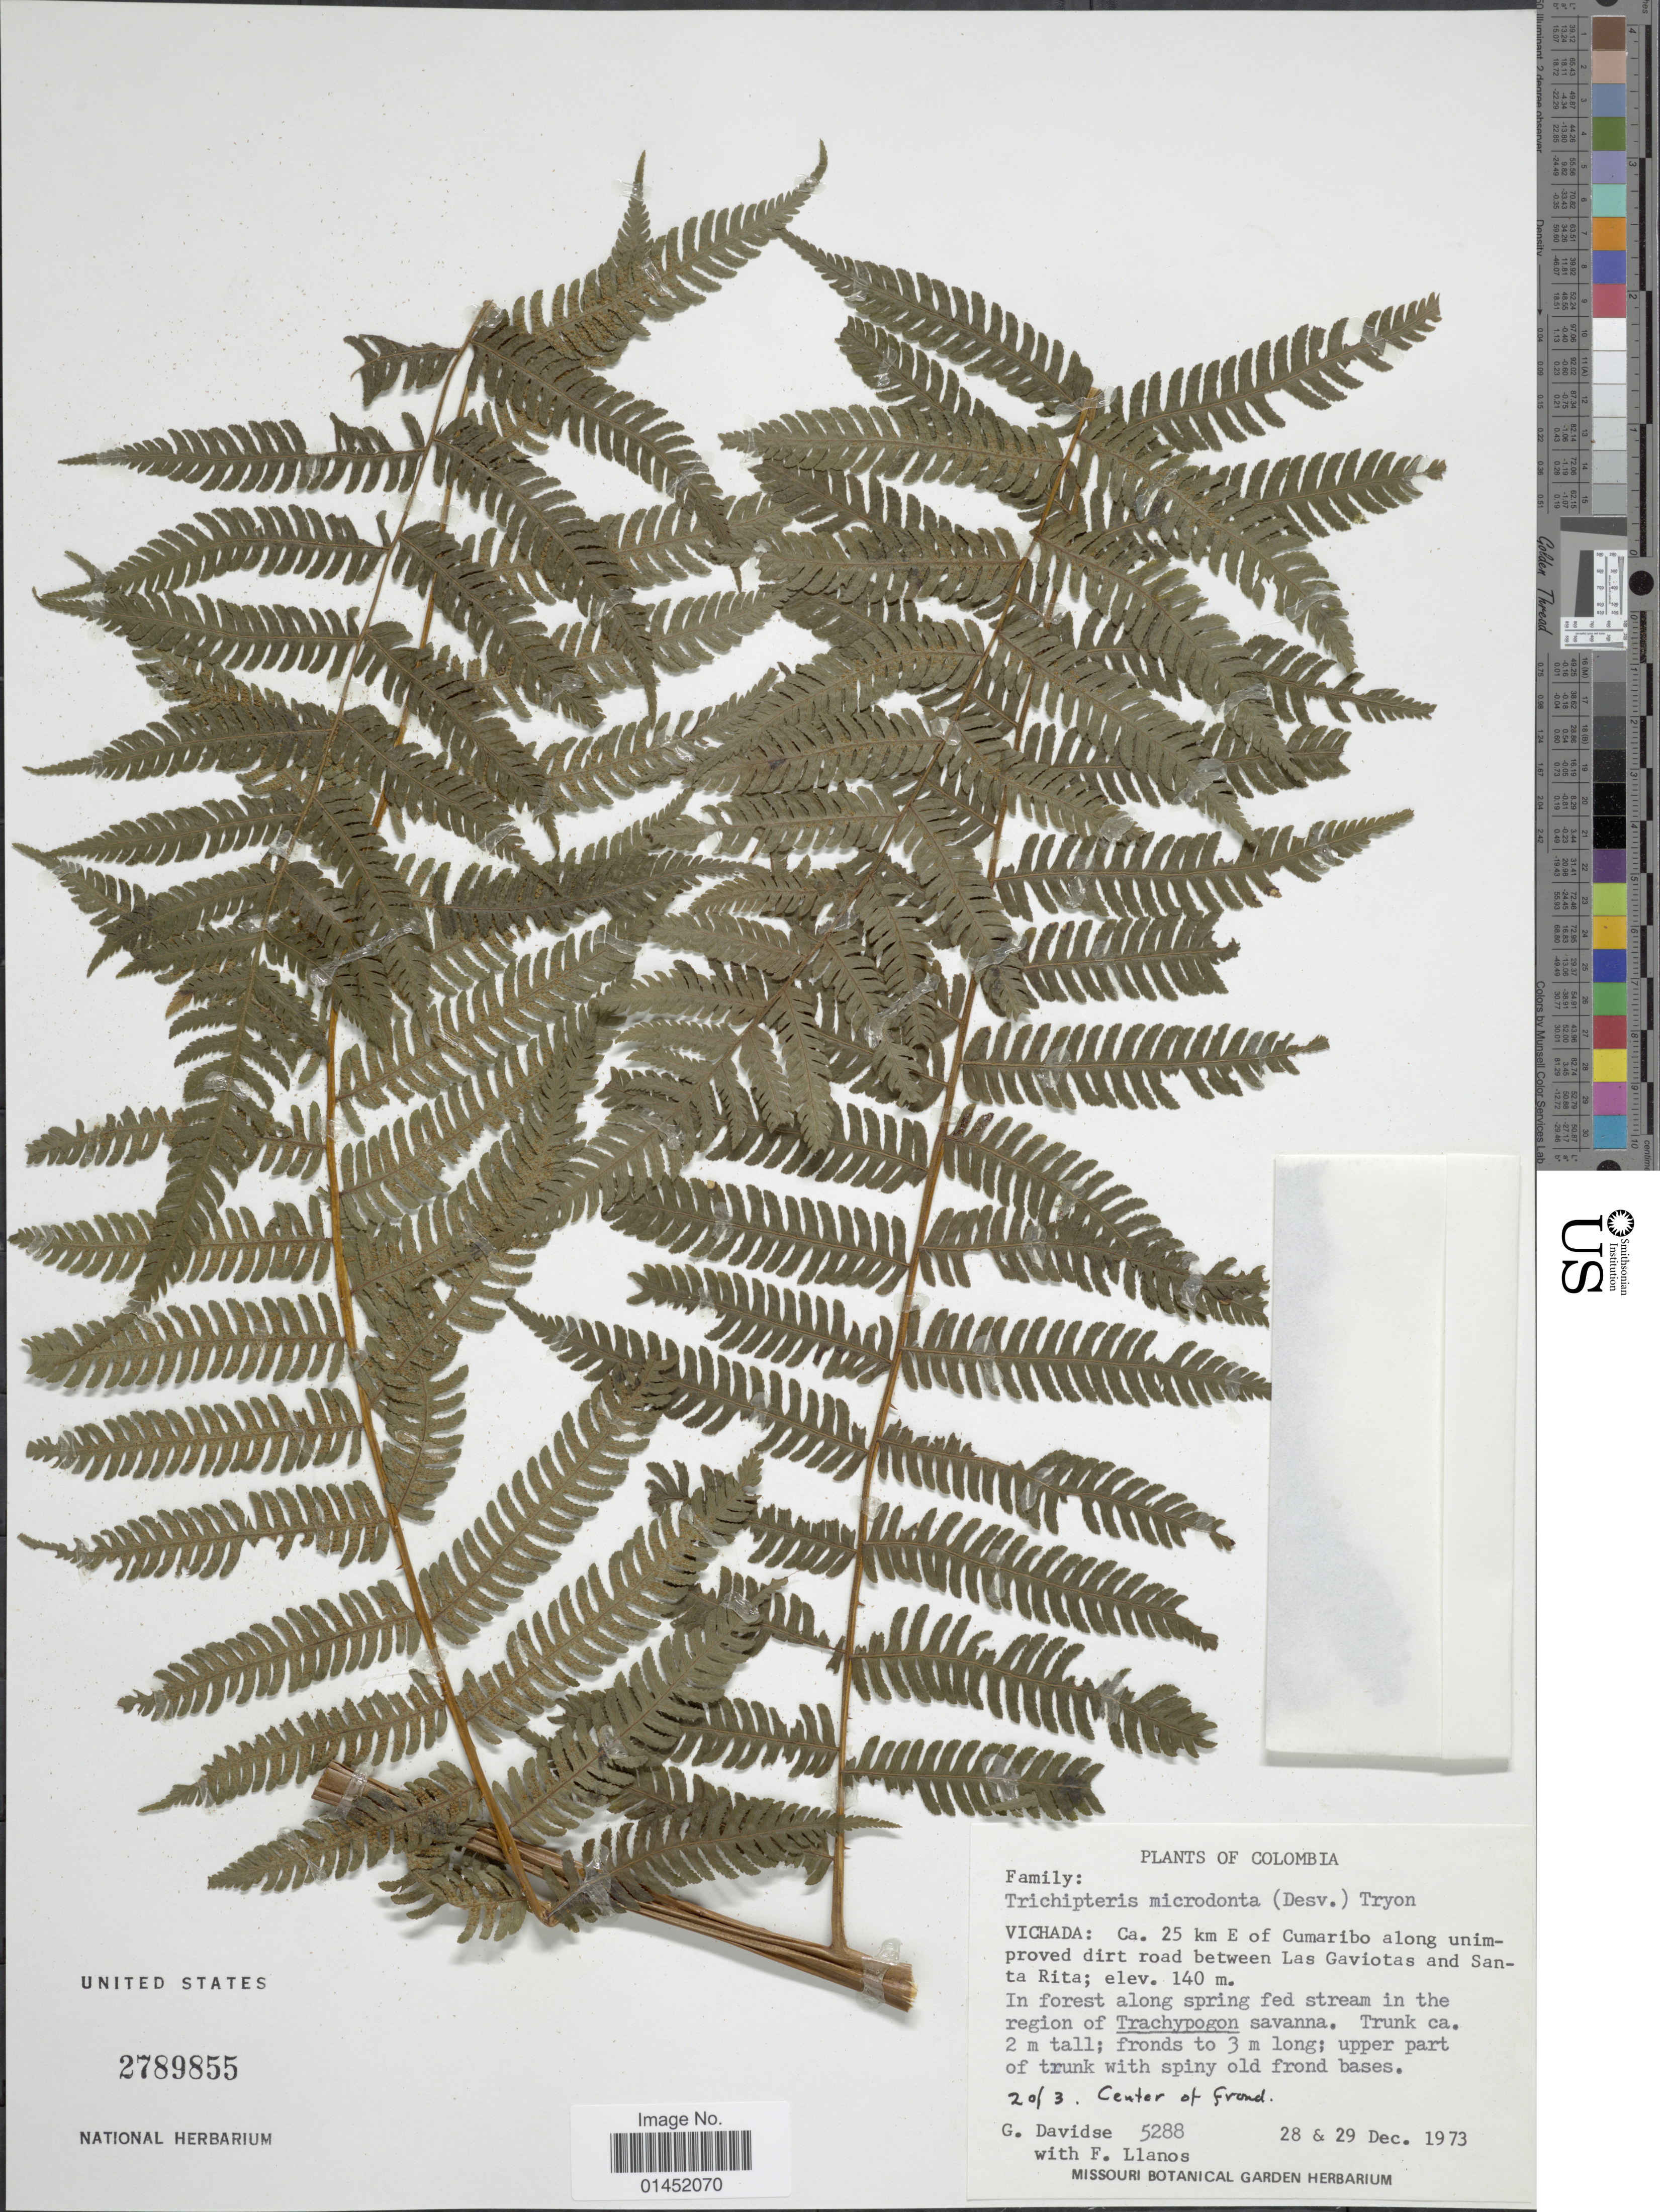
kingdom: Plantae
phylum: Tracheophyta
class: Polypodiopsida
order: Cyatheales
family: Cyatheaceae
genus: Cyathea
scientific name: Cyathea microdonta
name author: (Desv.) Domin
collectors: G. Davidse & F. Llanos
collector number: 5288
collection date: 1973-12-28/1973-12-29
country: Colombia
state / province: Vichada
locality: Ca. 25 km E of Gumaribo along unimproved dirt road between Las Gaviotas and Santa Rita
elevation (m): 140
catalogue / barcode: US 2789855